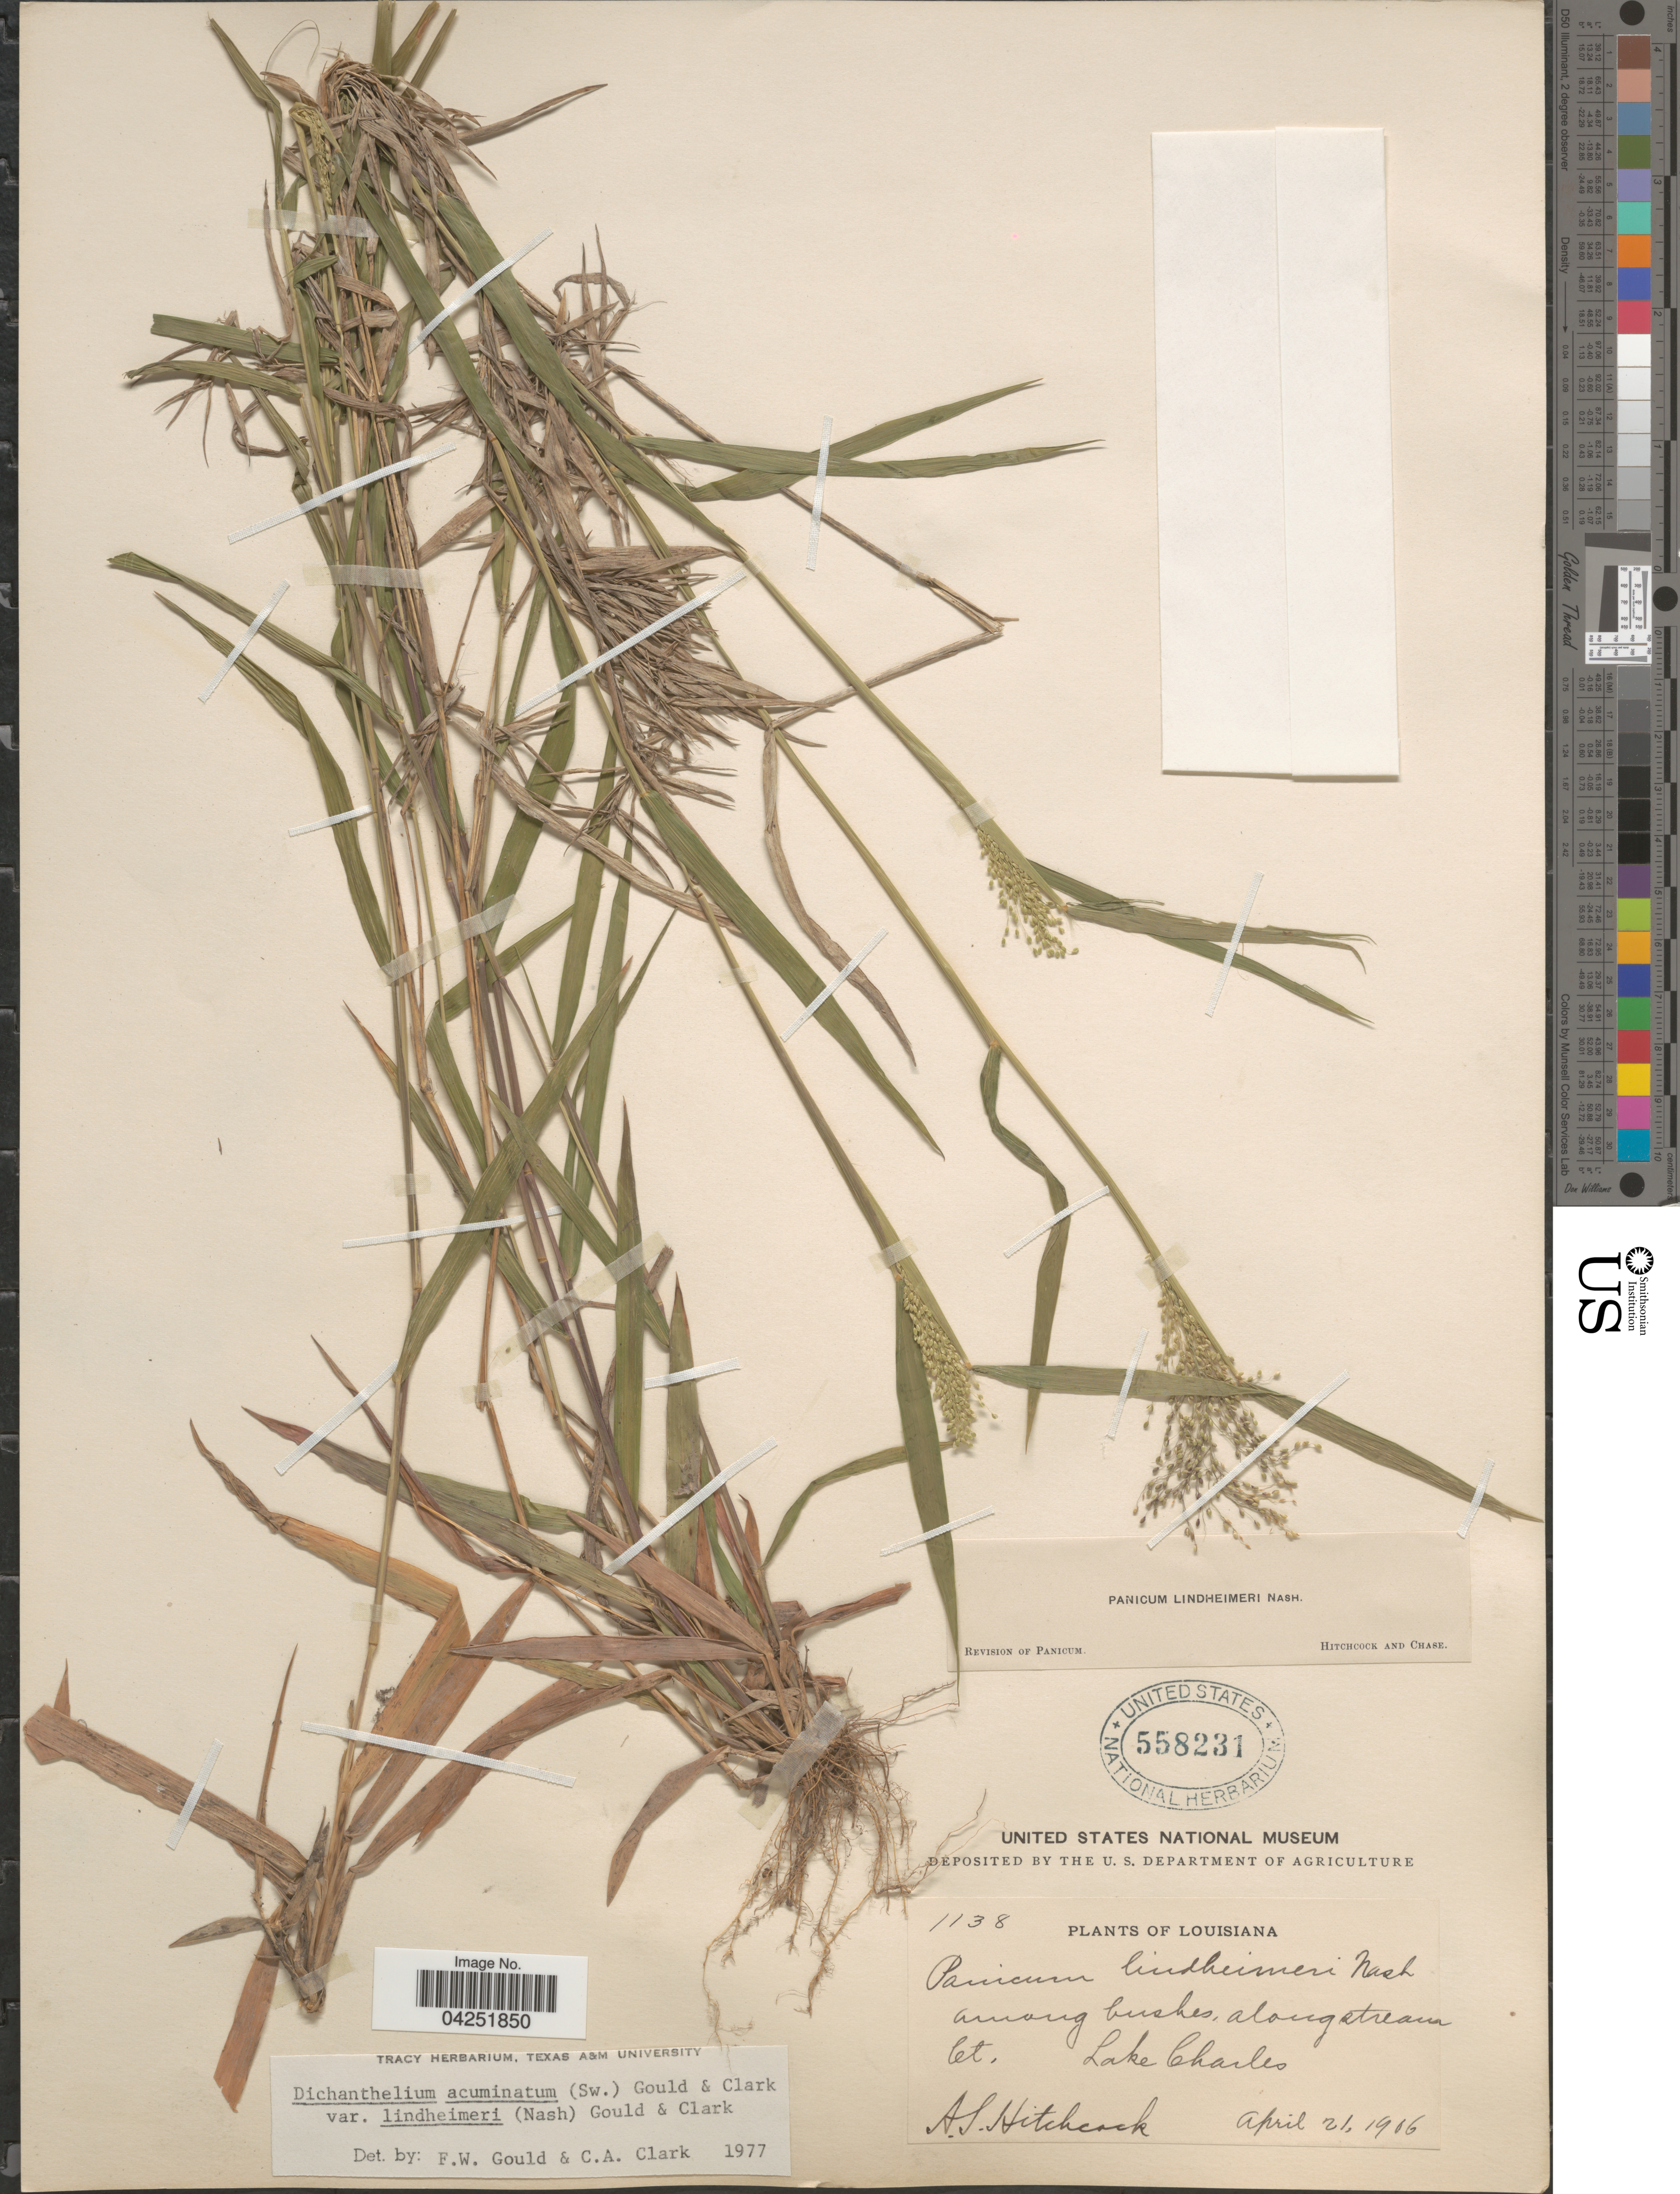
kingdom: Plantae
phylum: Tracheophyta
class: Liliopsida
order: Poales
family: Poaceae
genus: Dichanthelium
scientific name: Dichanthelium acuminatum var. lindheimeri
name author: (Nash) Gould & C.A. Clark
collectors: A. S. Hitchcock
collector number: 1138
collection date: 1906-04-21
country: United States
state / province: Louisiana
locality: Among bushes, along stream Ct. Lake Charles.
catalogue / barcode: US 558231